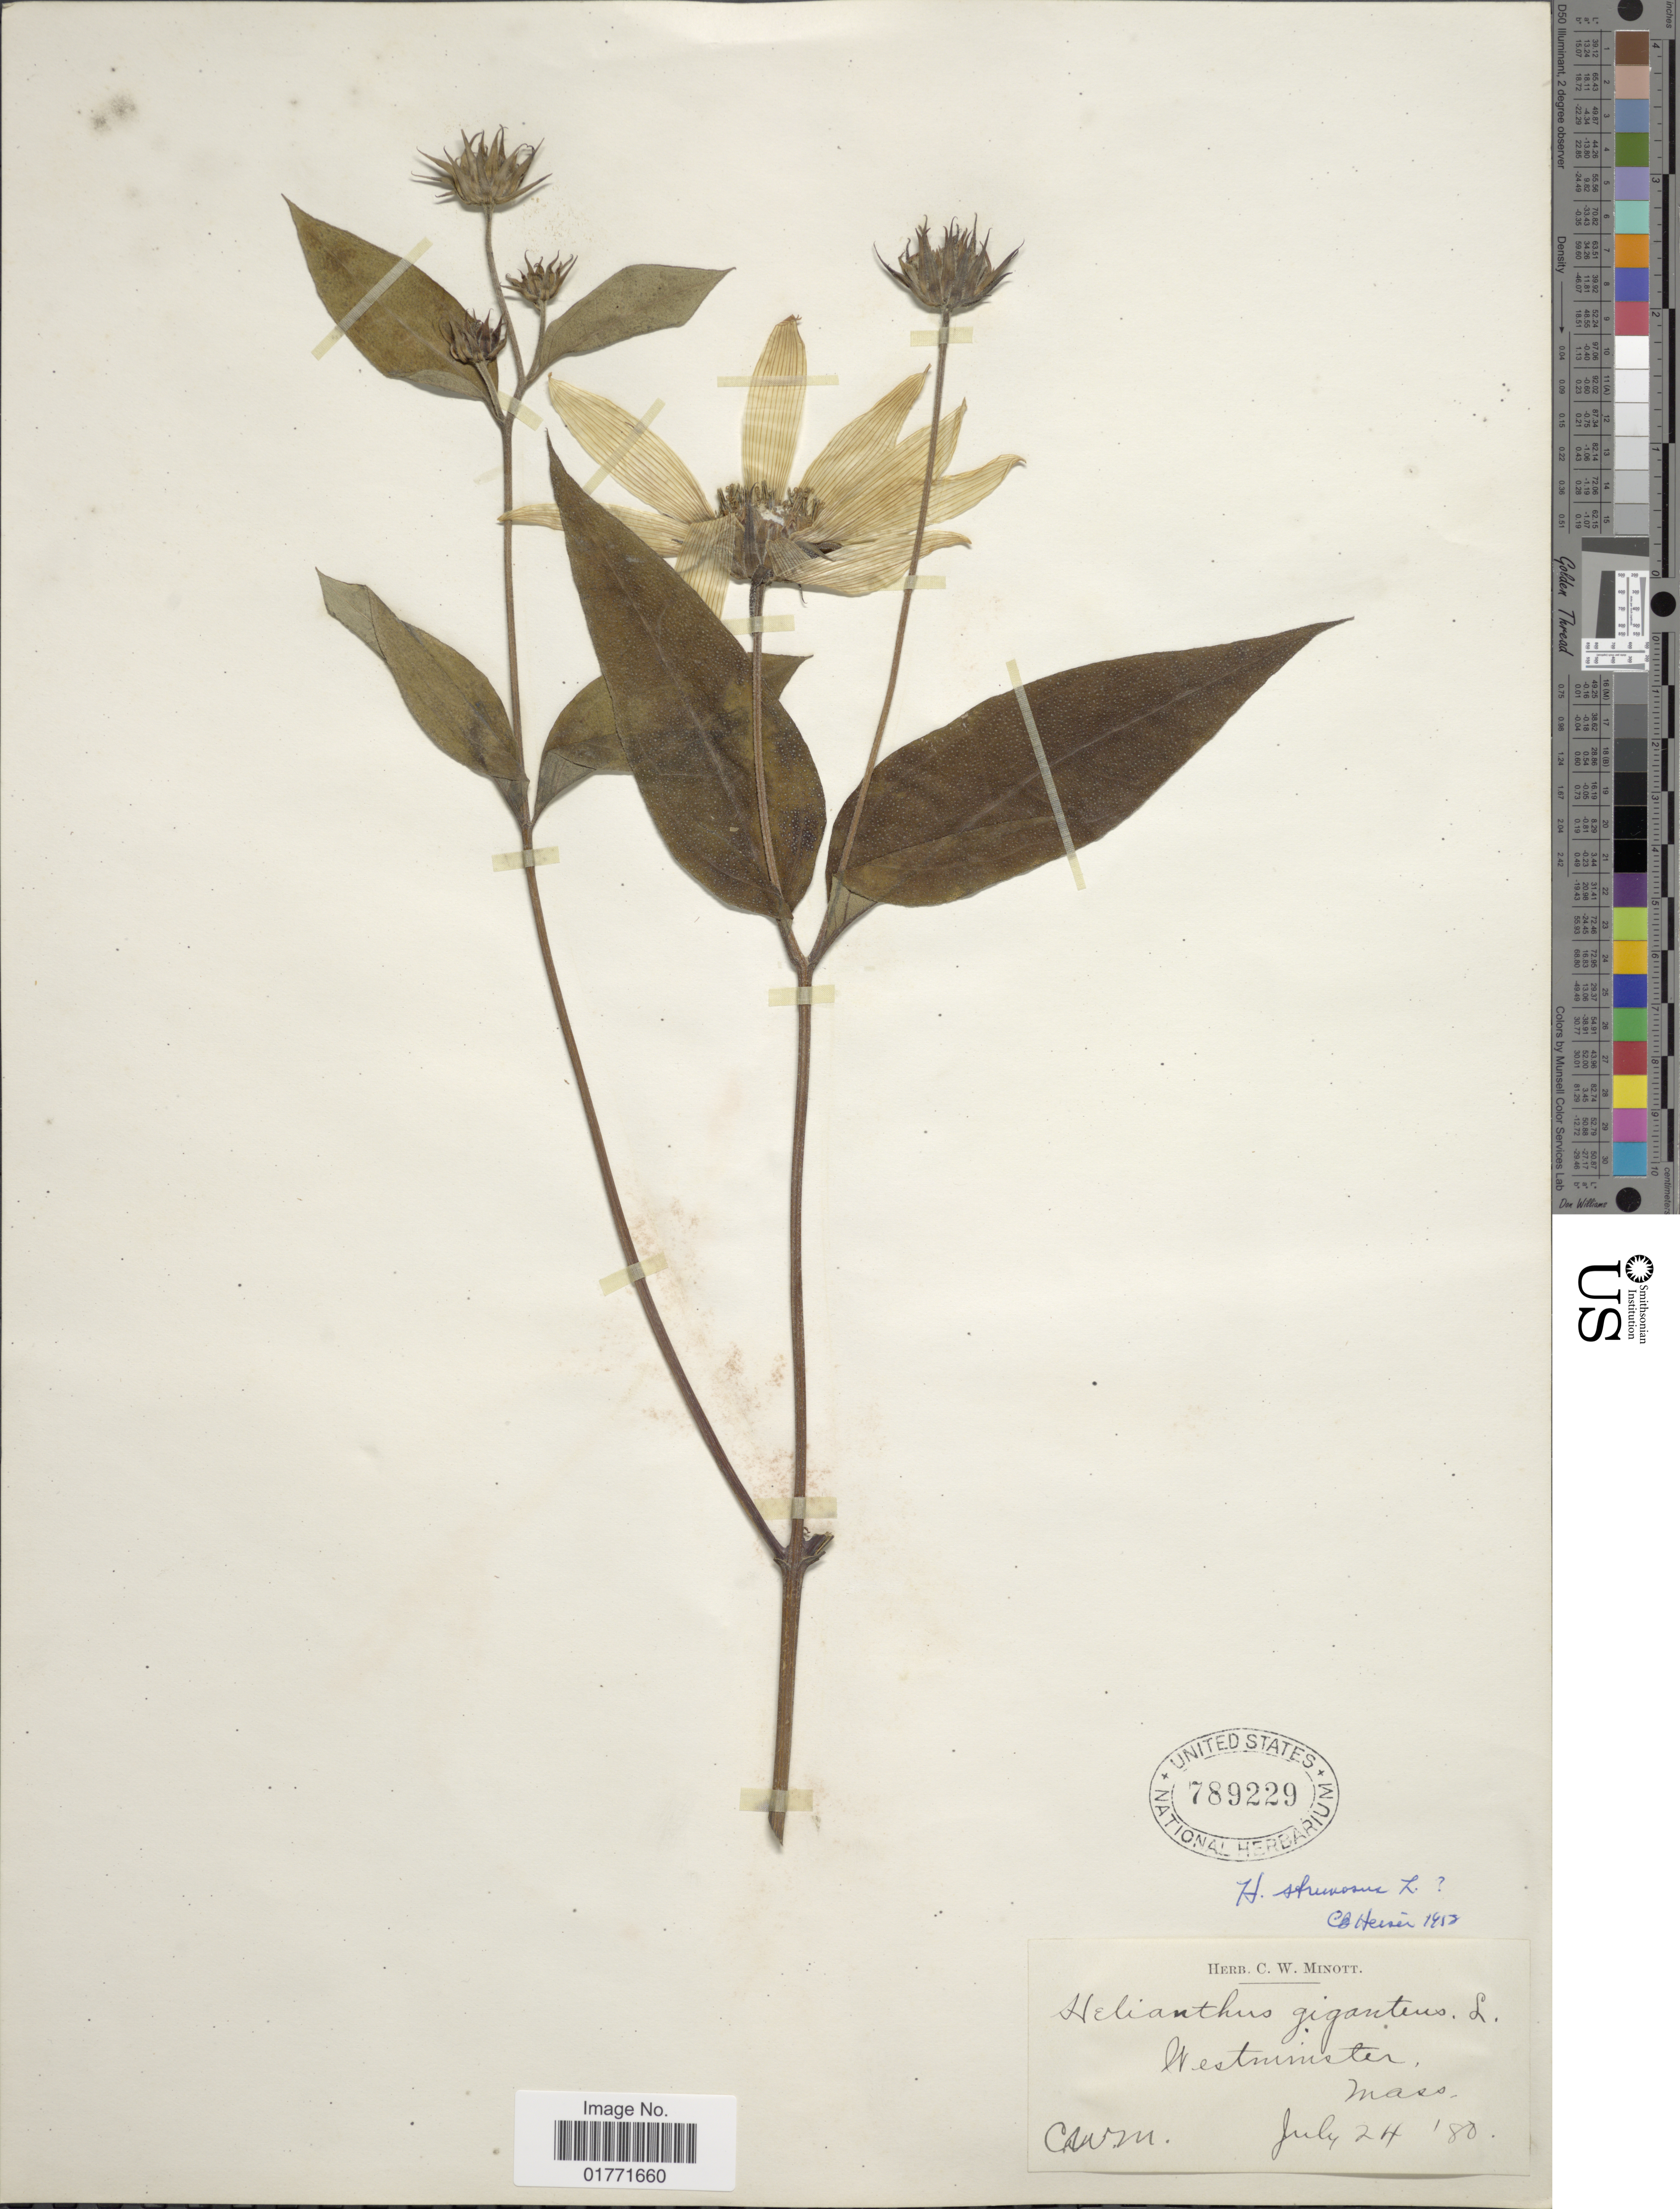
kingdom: Plantae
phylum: Tracheophyta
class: Magnoliopsida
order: Asterales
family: Asteraceae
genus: Helianthus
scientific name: Helianthus strumosus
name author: L.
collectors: C. Minott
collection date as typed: Transcribed d/m/y: 24/7/80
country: United States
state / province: Massachusetts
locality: Westminster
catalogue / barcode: US 789229